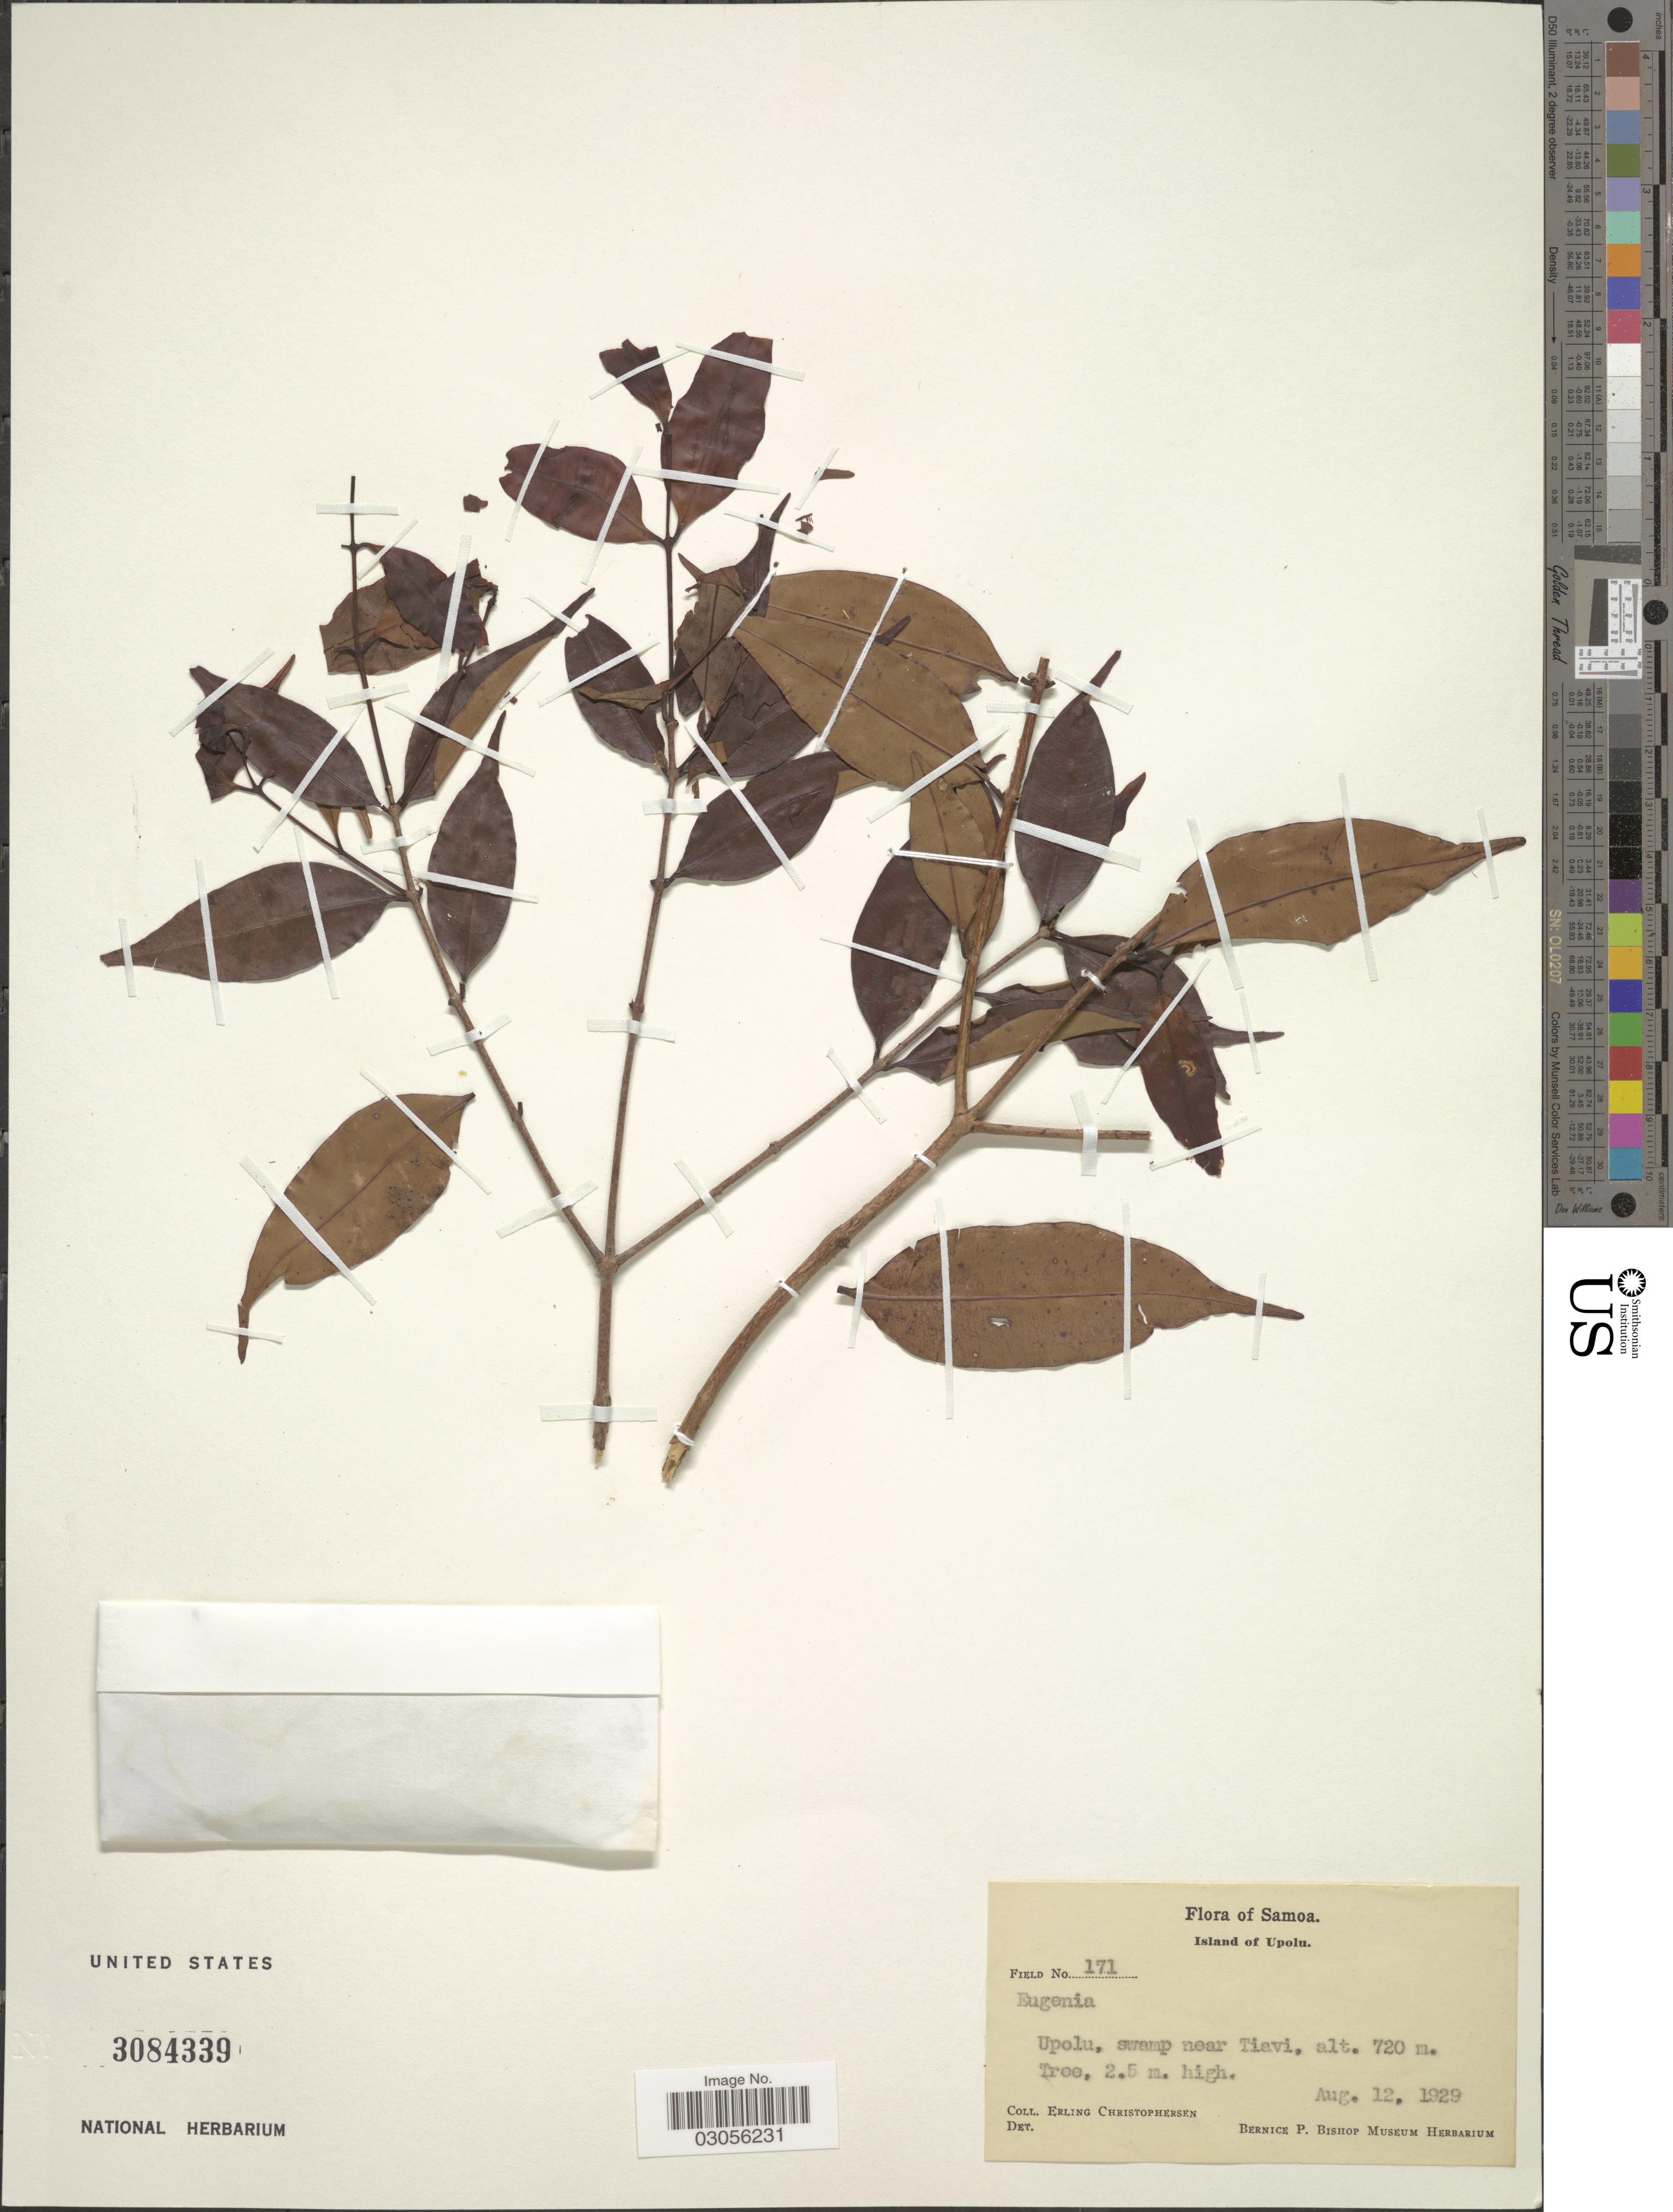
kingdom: Plantae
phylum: Tracheophyta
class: Magnoliopsida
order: Myrtales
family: Myrtaceae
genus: Syzygium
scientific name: Syzygium sp.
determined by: Strong, Mark T., (BOT), Smithsonian Institution - National Museum of Natural History (UNITED STATES)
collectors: E. Christophersen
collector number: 171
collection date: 1929-08-12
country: Samoa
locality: Samoa. Island of Upolu. Upolu, swamp near Tiavi.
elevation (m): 720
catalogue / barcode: US 3084339